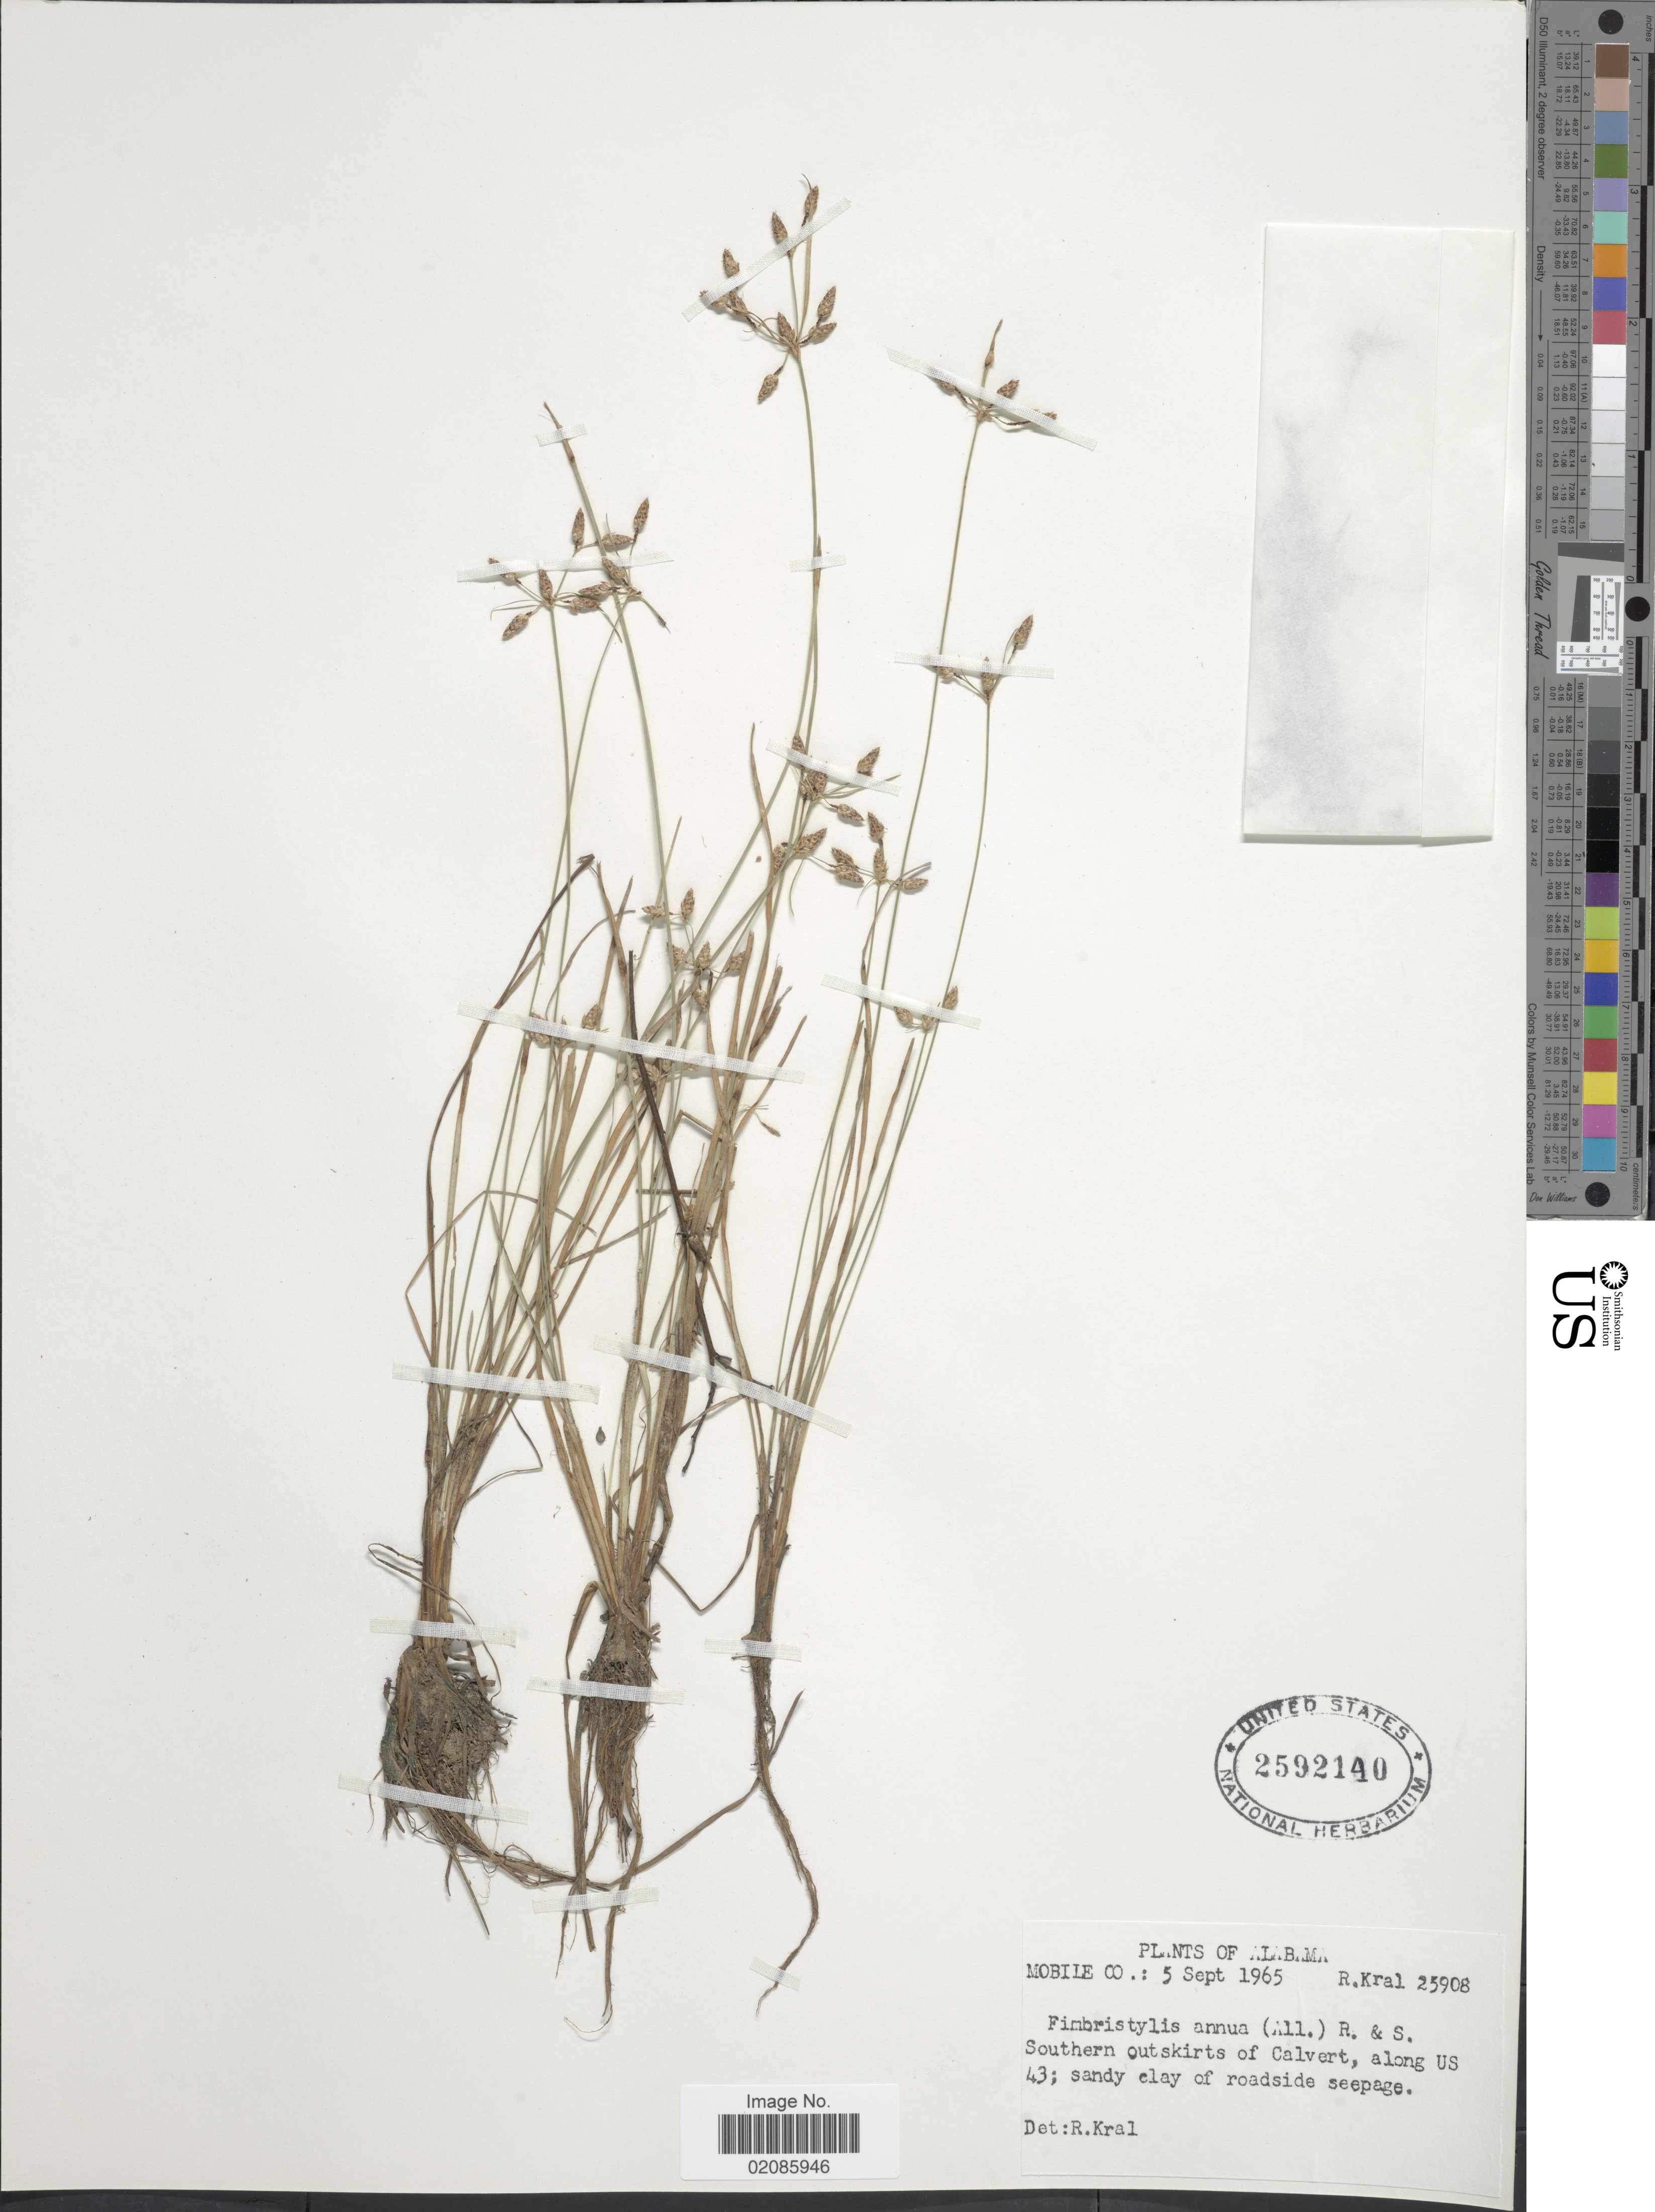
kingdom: Plantae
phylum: Tracheophyta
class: Liliopsida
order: Poales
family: Cyperaceae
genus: Fimbristylis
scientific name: Fimbristylis annua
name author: (All.) Roem. & Schult.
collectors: R. Kral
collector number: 25908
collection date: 1965-09-05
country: United States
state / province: Alabama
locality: Mobile Co. Southern outskirts of Calvers, along US 43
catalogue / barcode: US 2592140